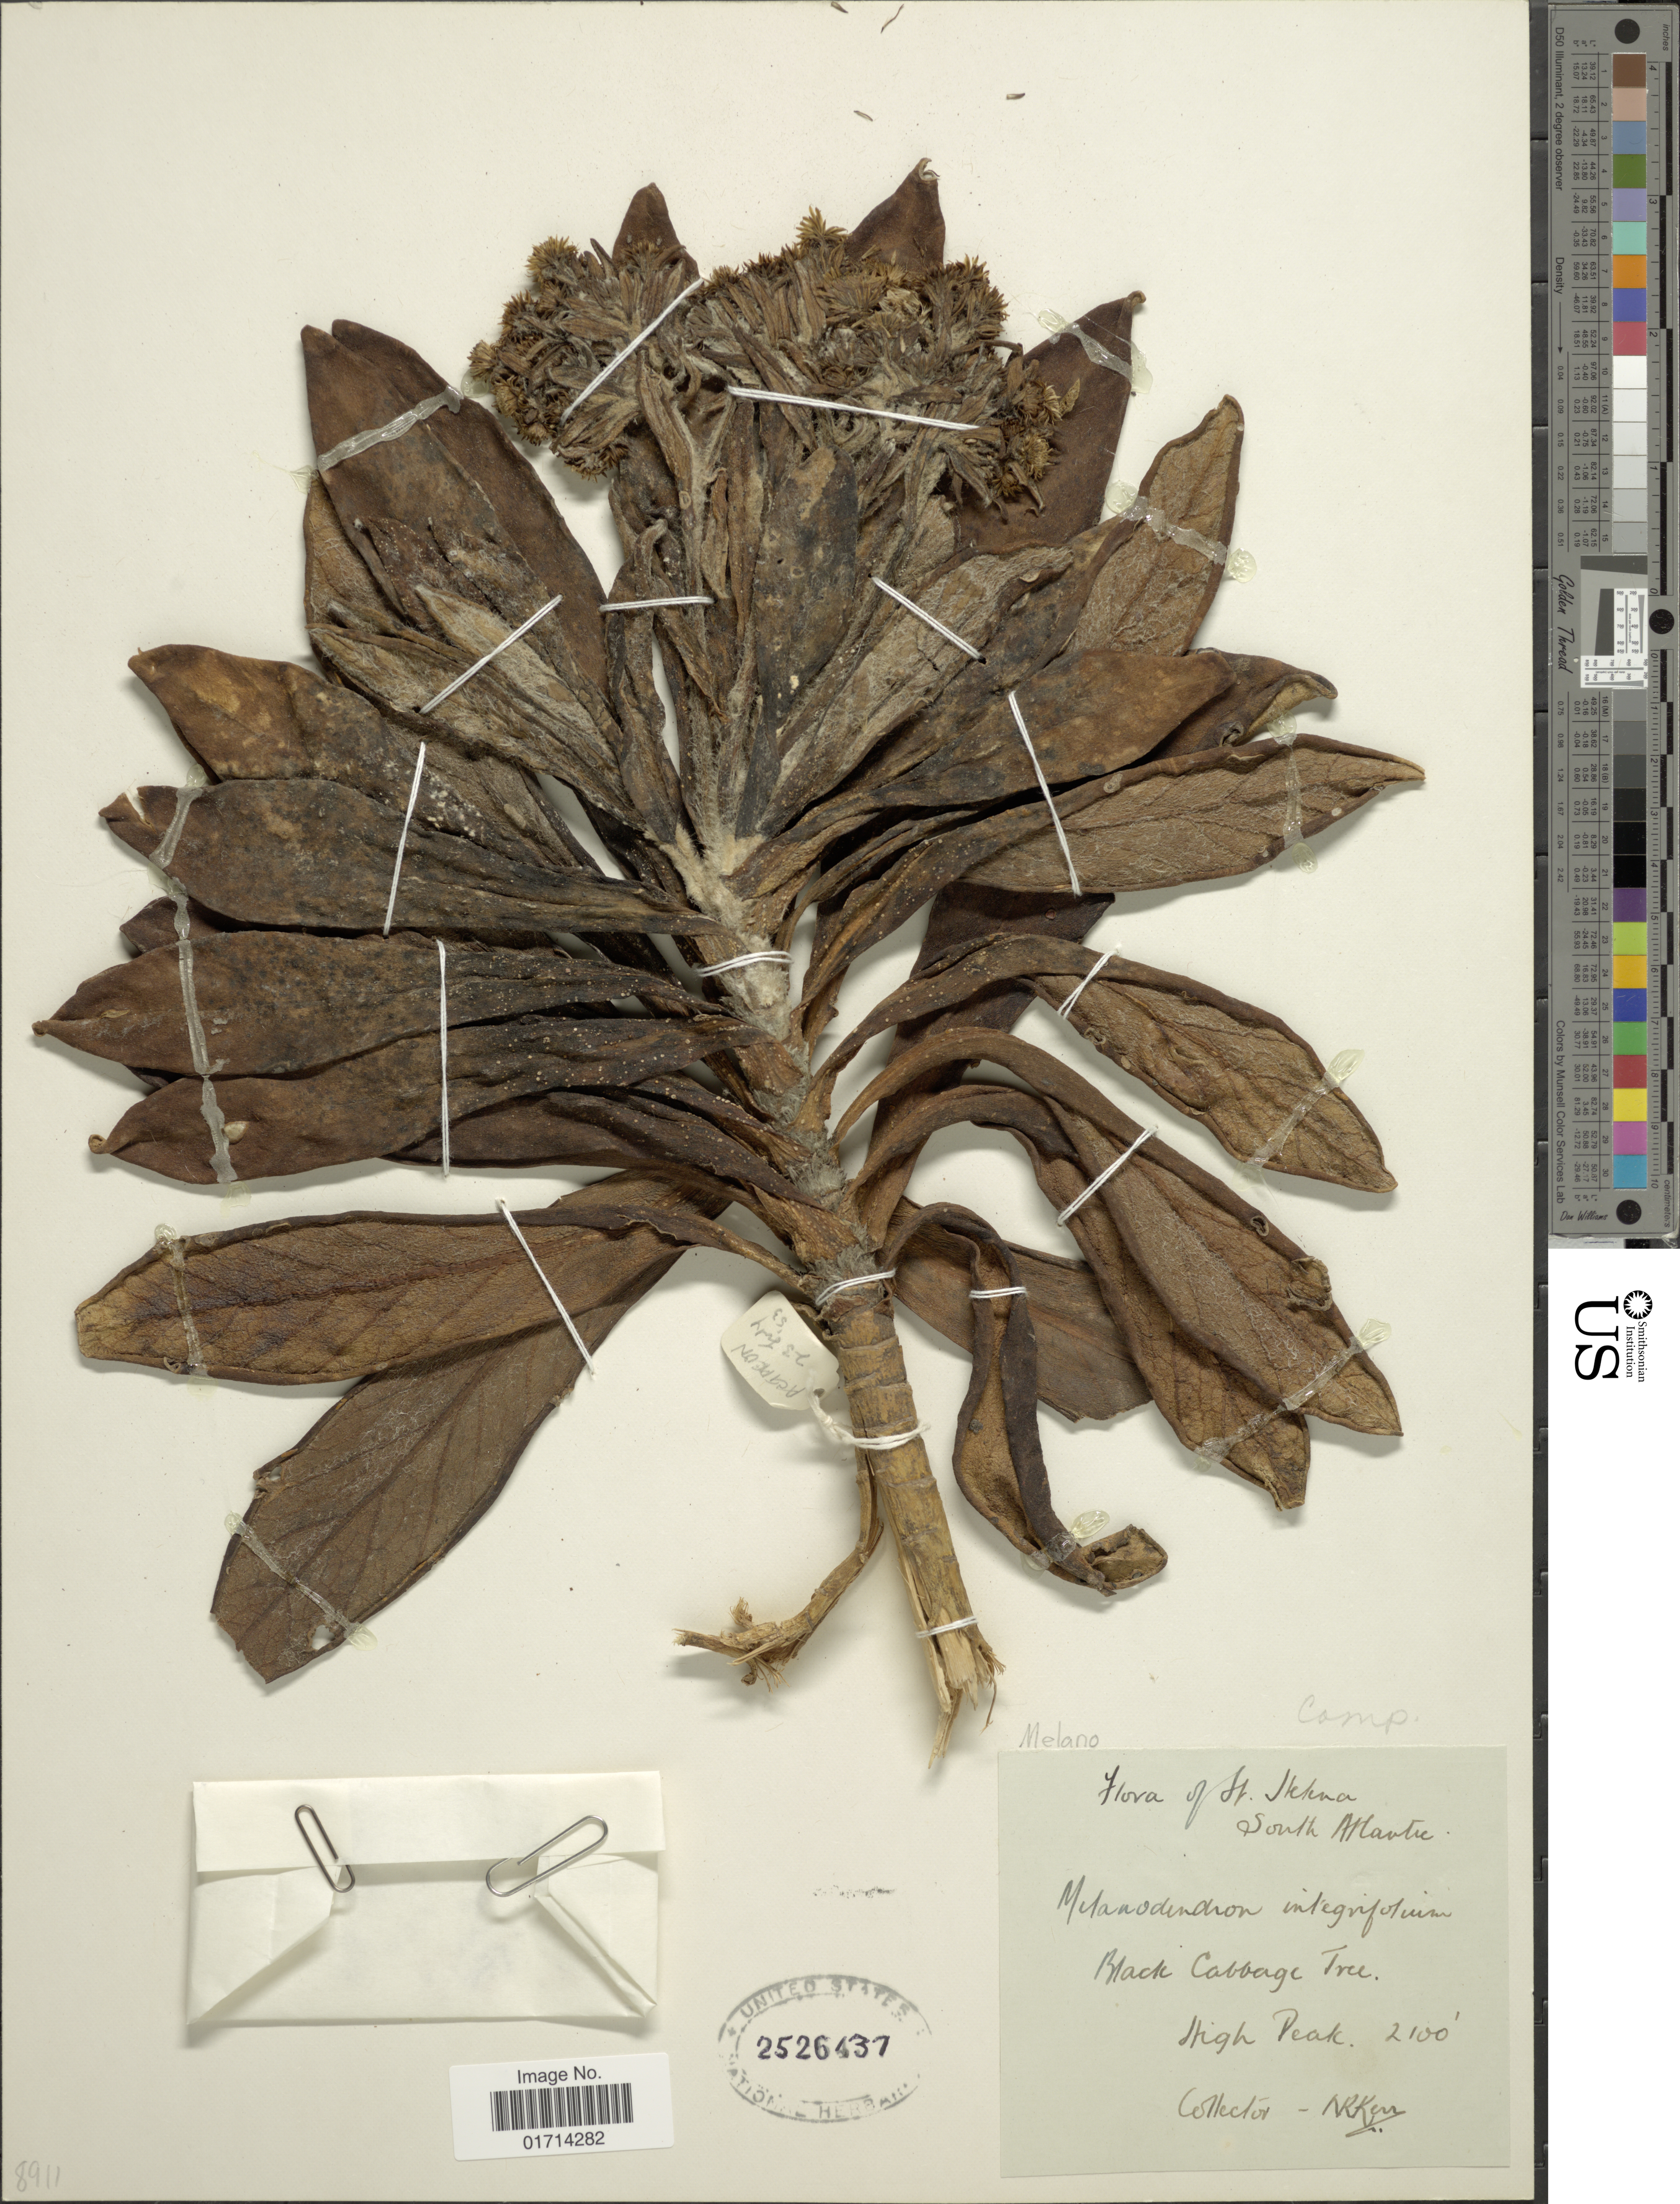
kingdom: Plantae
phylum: Tracheophyta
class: Magnoliopsida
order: Asterales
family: Asteraceae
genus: Melanodendron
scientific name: Melanodendron integrifolium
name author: DC.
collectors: N. Kerr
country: St. Helena Islands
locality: South Atlantic, Black Cabbage Tree, High Peak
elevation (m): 640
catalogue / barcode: US 2526437